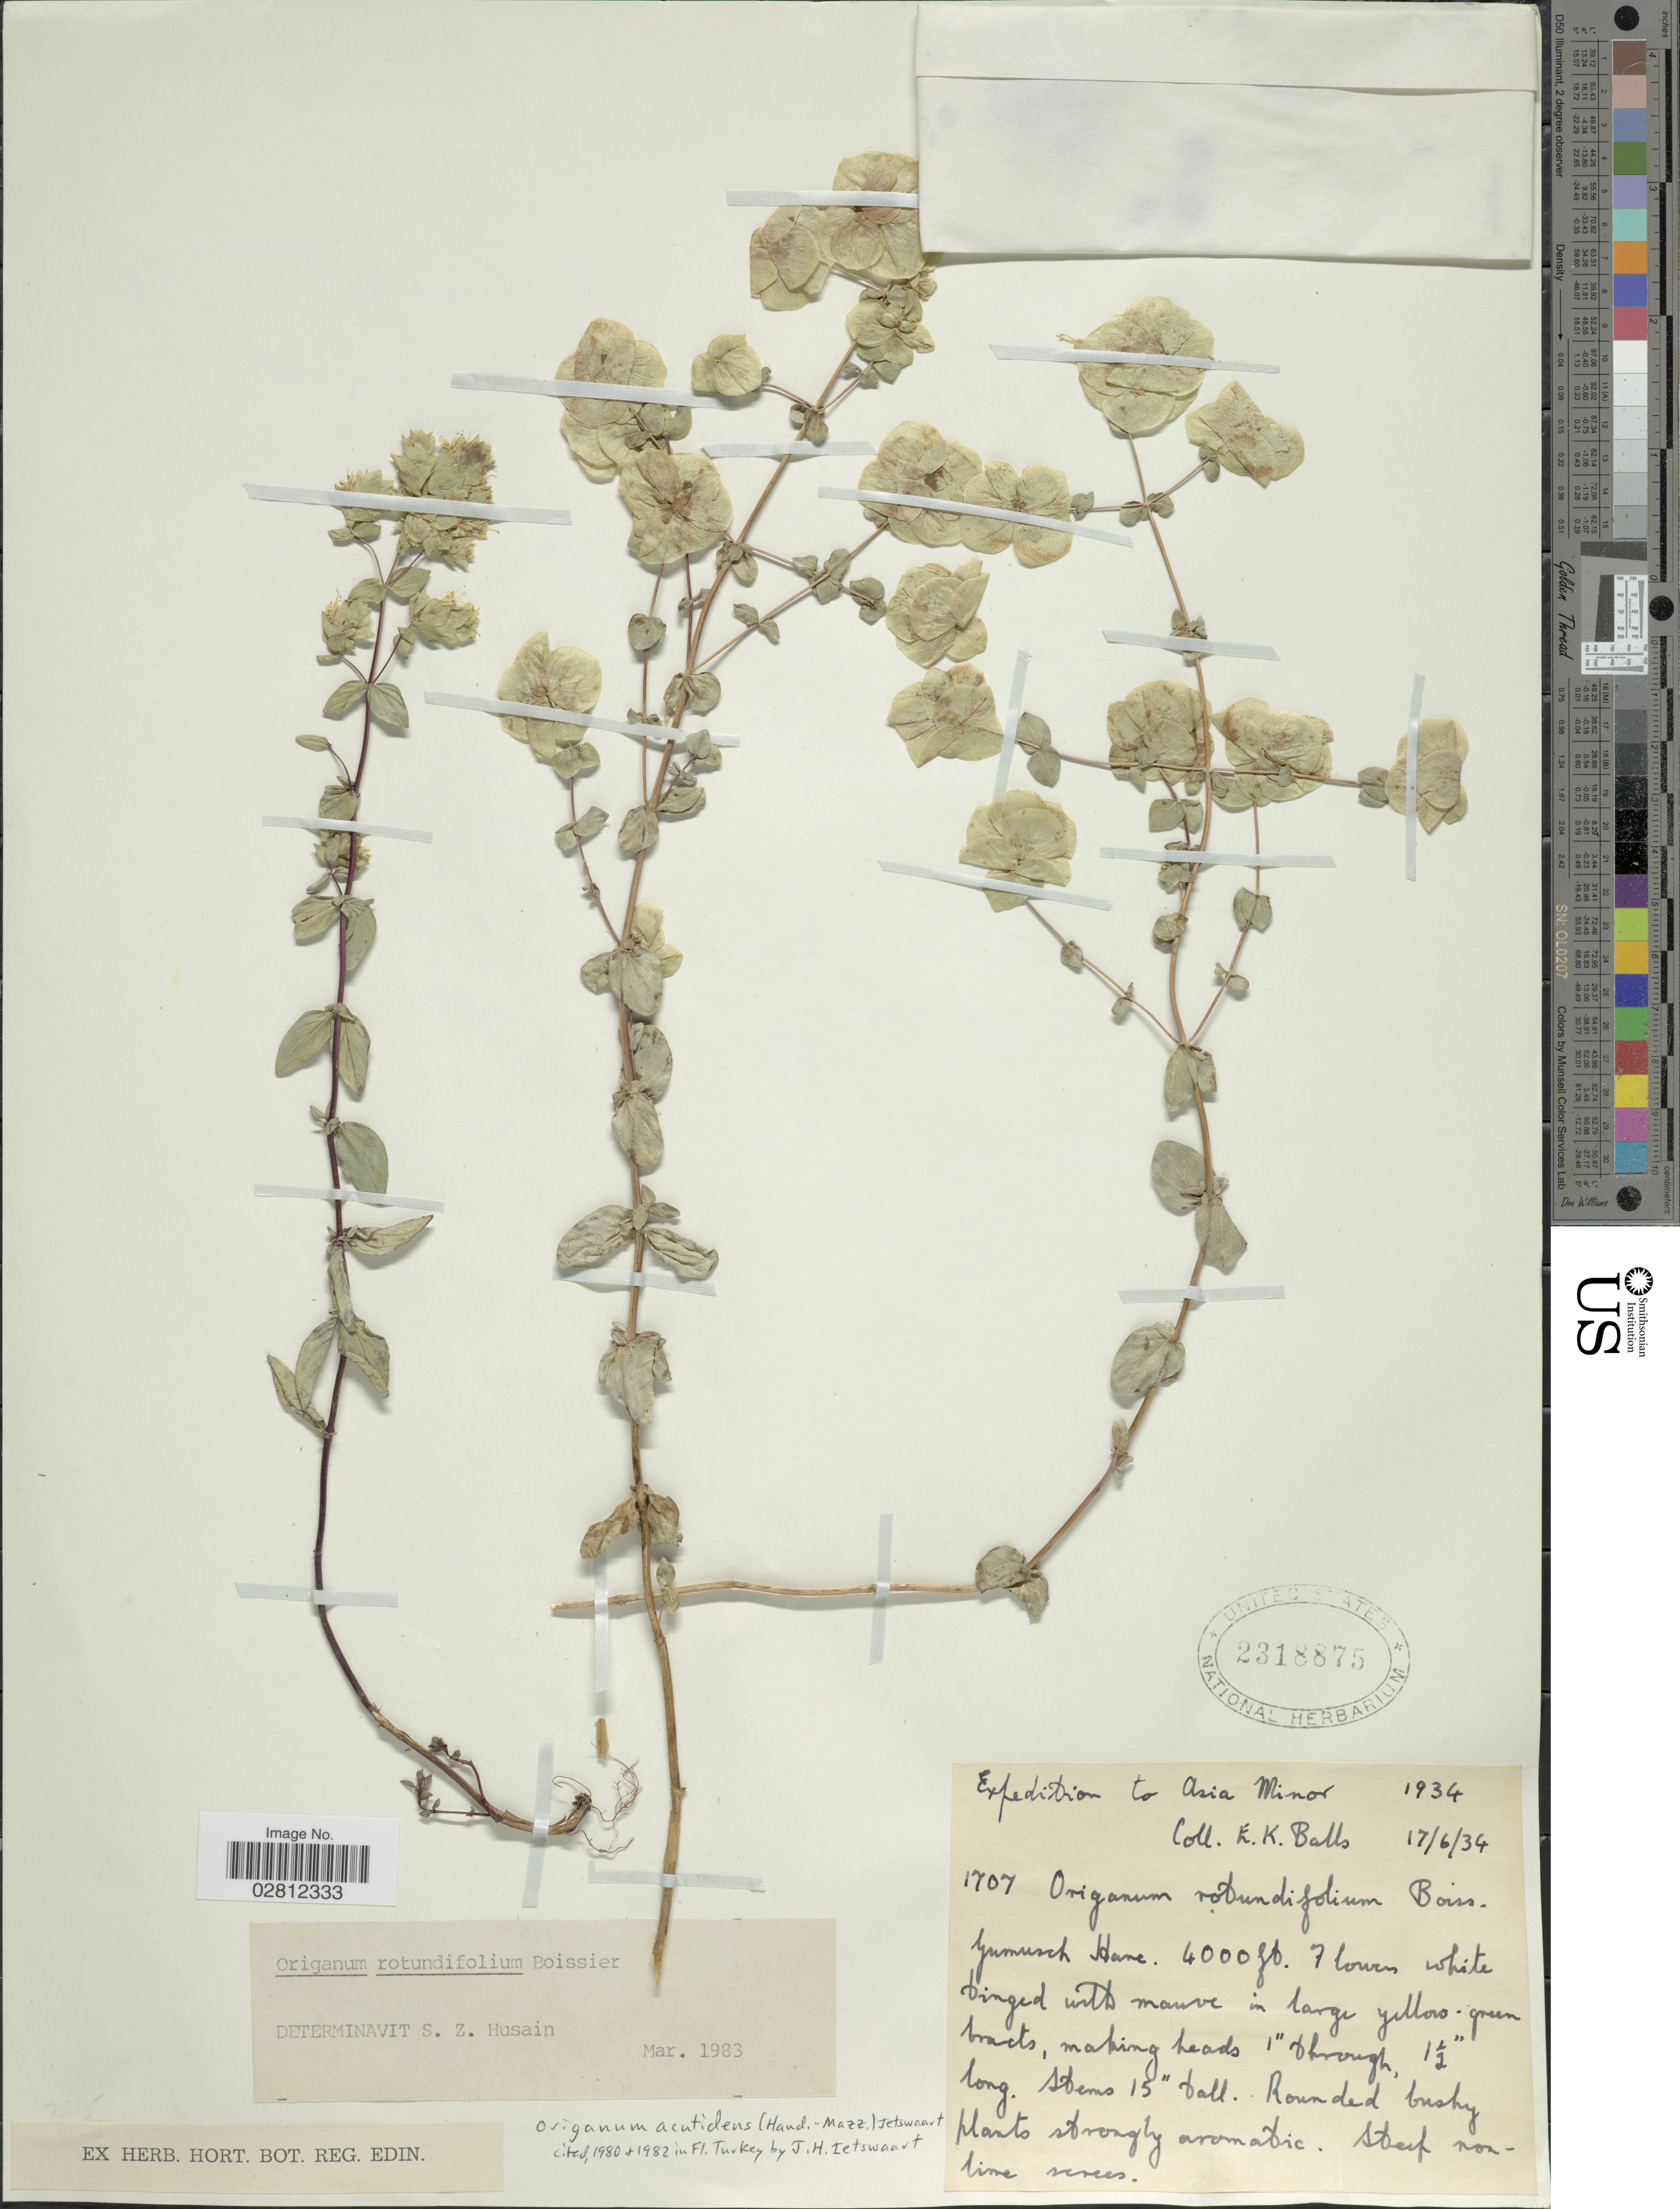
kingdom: Plantae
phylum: Tracheophyta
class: Magnoliopsida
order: Lamiales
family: Lamiaceae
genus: Origanum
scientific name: Origanum acutidens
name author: (Hand.-Mazz.) Ietsw.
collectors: E. K. Balls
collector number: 1707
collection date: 1934-06-17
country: Turkey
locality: Asia Minor. Gumusch Hane.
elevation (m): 1219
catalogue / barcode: US 2318875